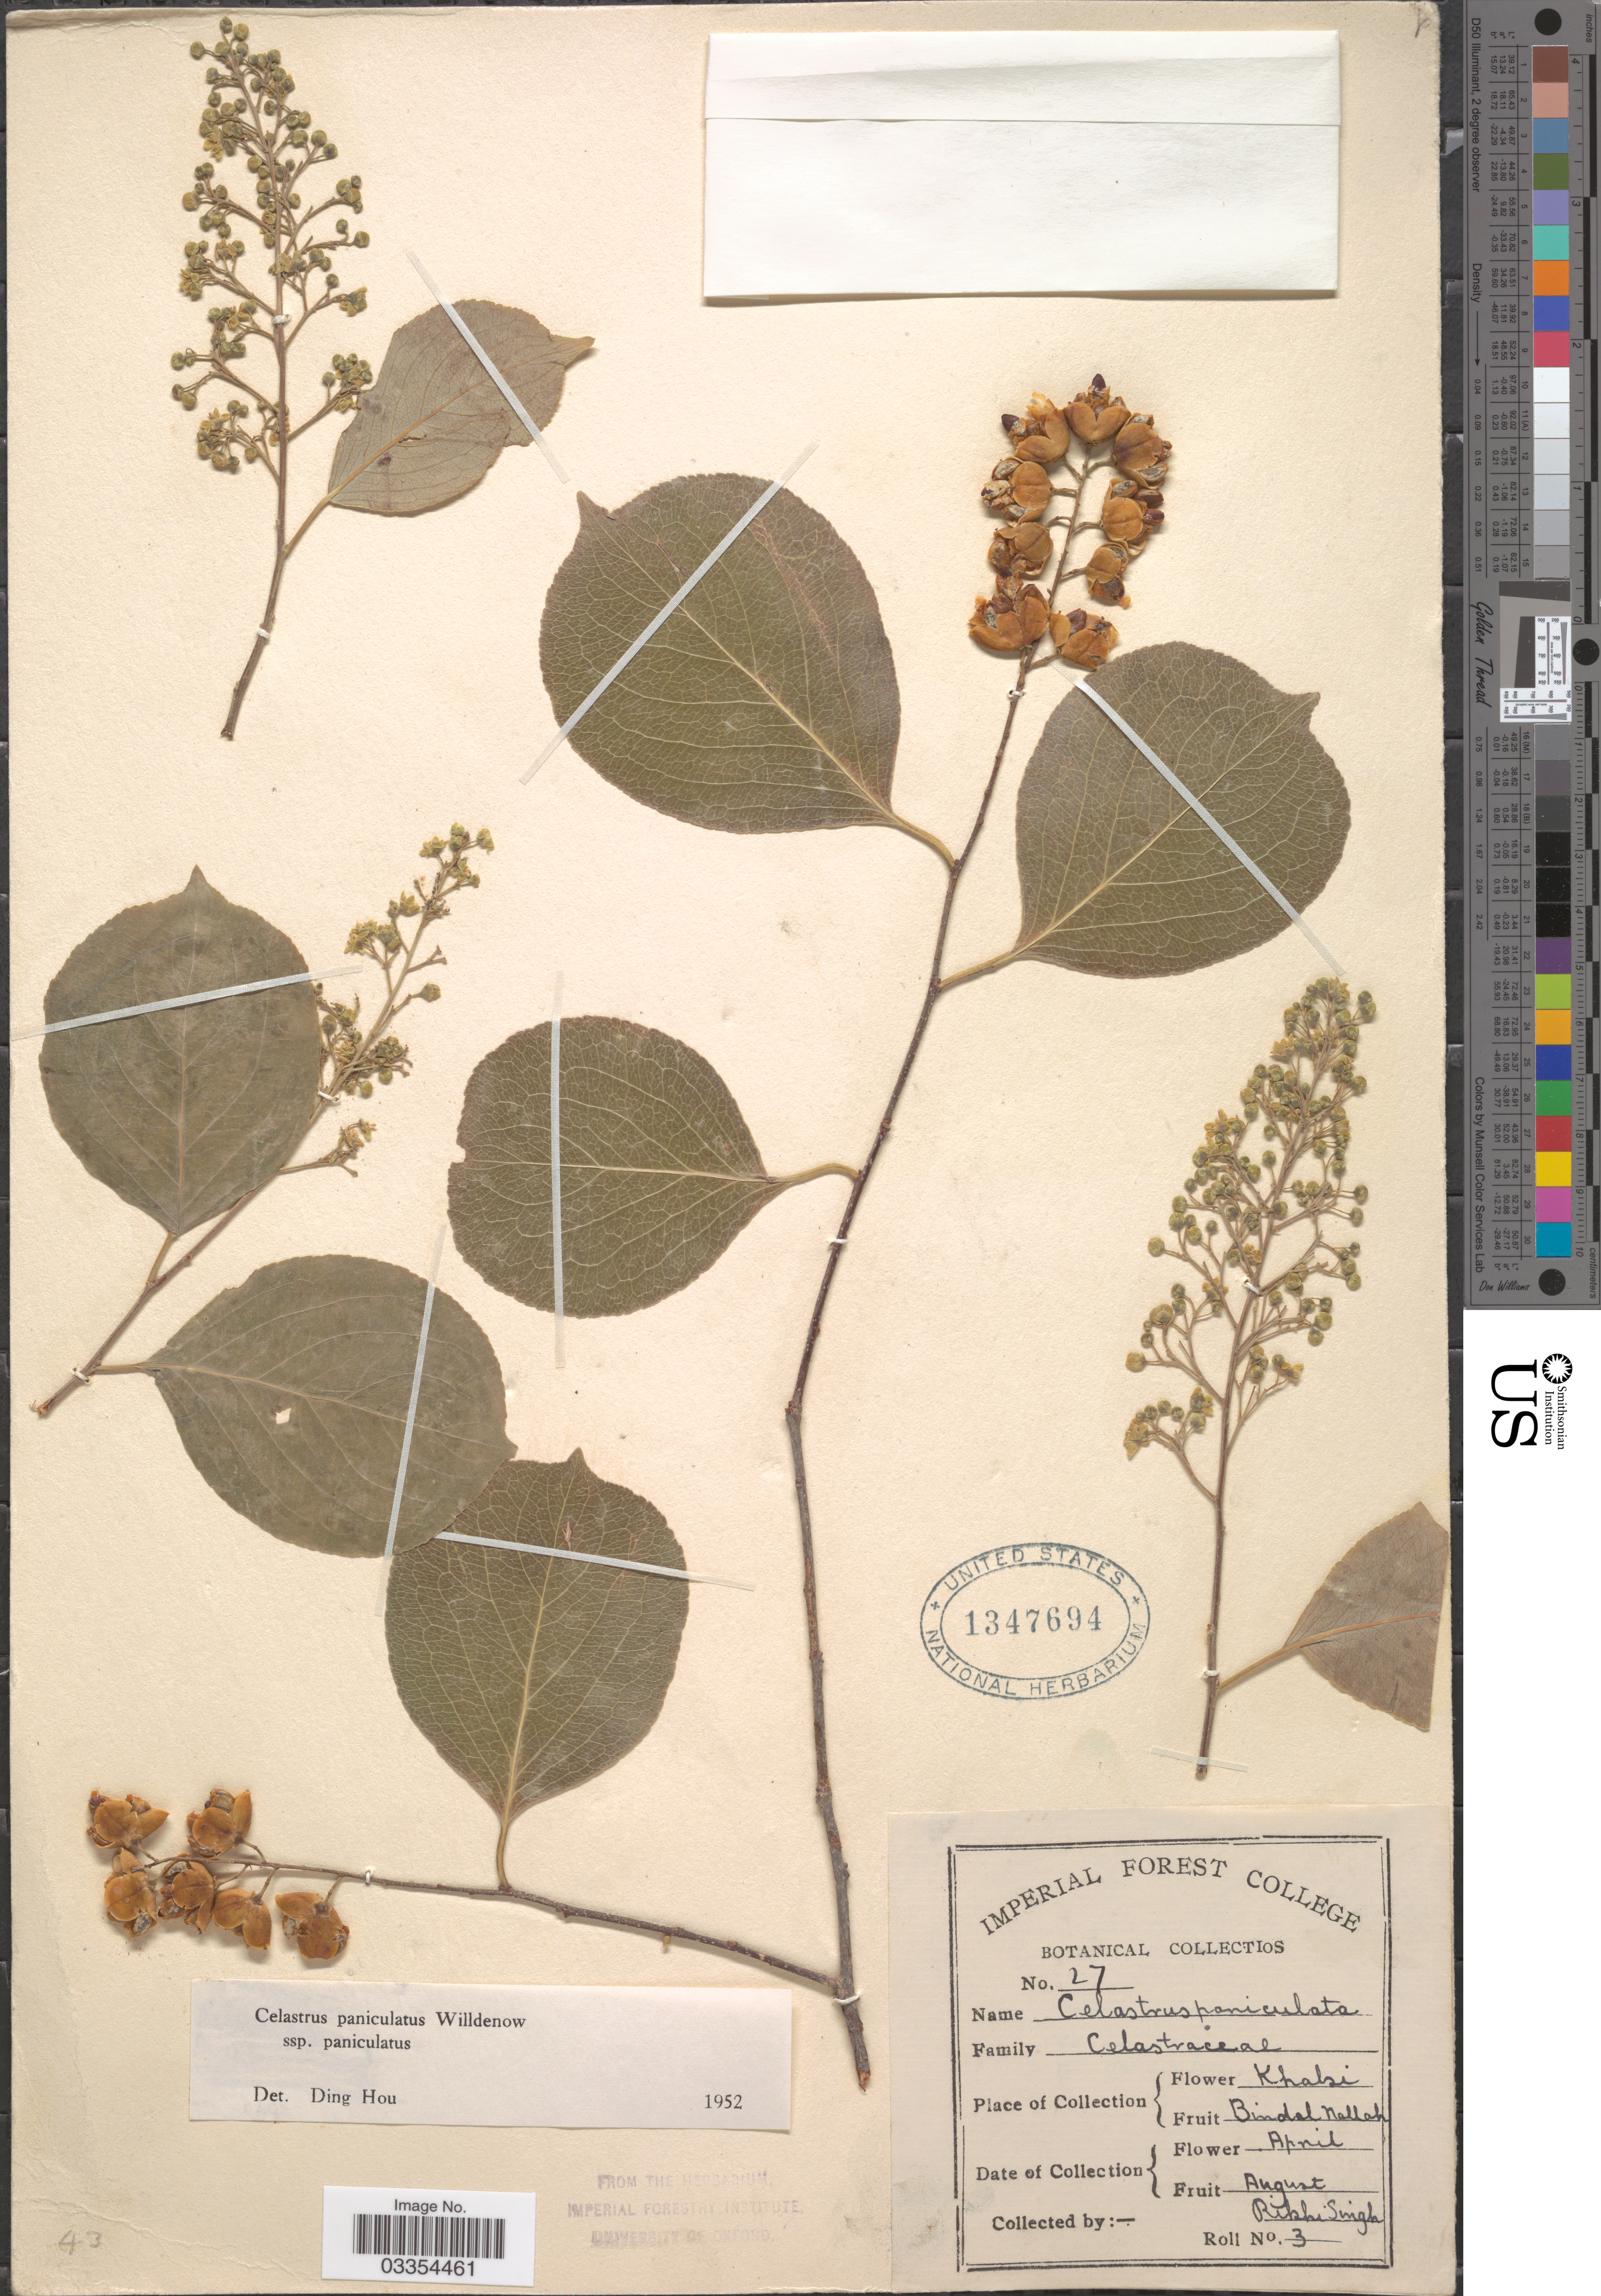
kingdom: Plantae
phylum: Tracheophyta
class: Magnoliopsida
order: Celastrales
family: Celastraceae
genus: Celastrus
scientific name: Celastrus paniculatus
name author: Willd.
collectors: R. Singh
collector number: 27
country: India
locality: Khalsi, Bindal Nallah.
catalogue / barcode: US 1347694